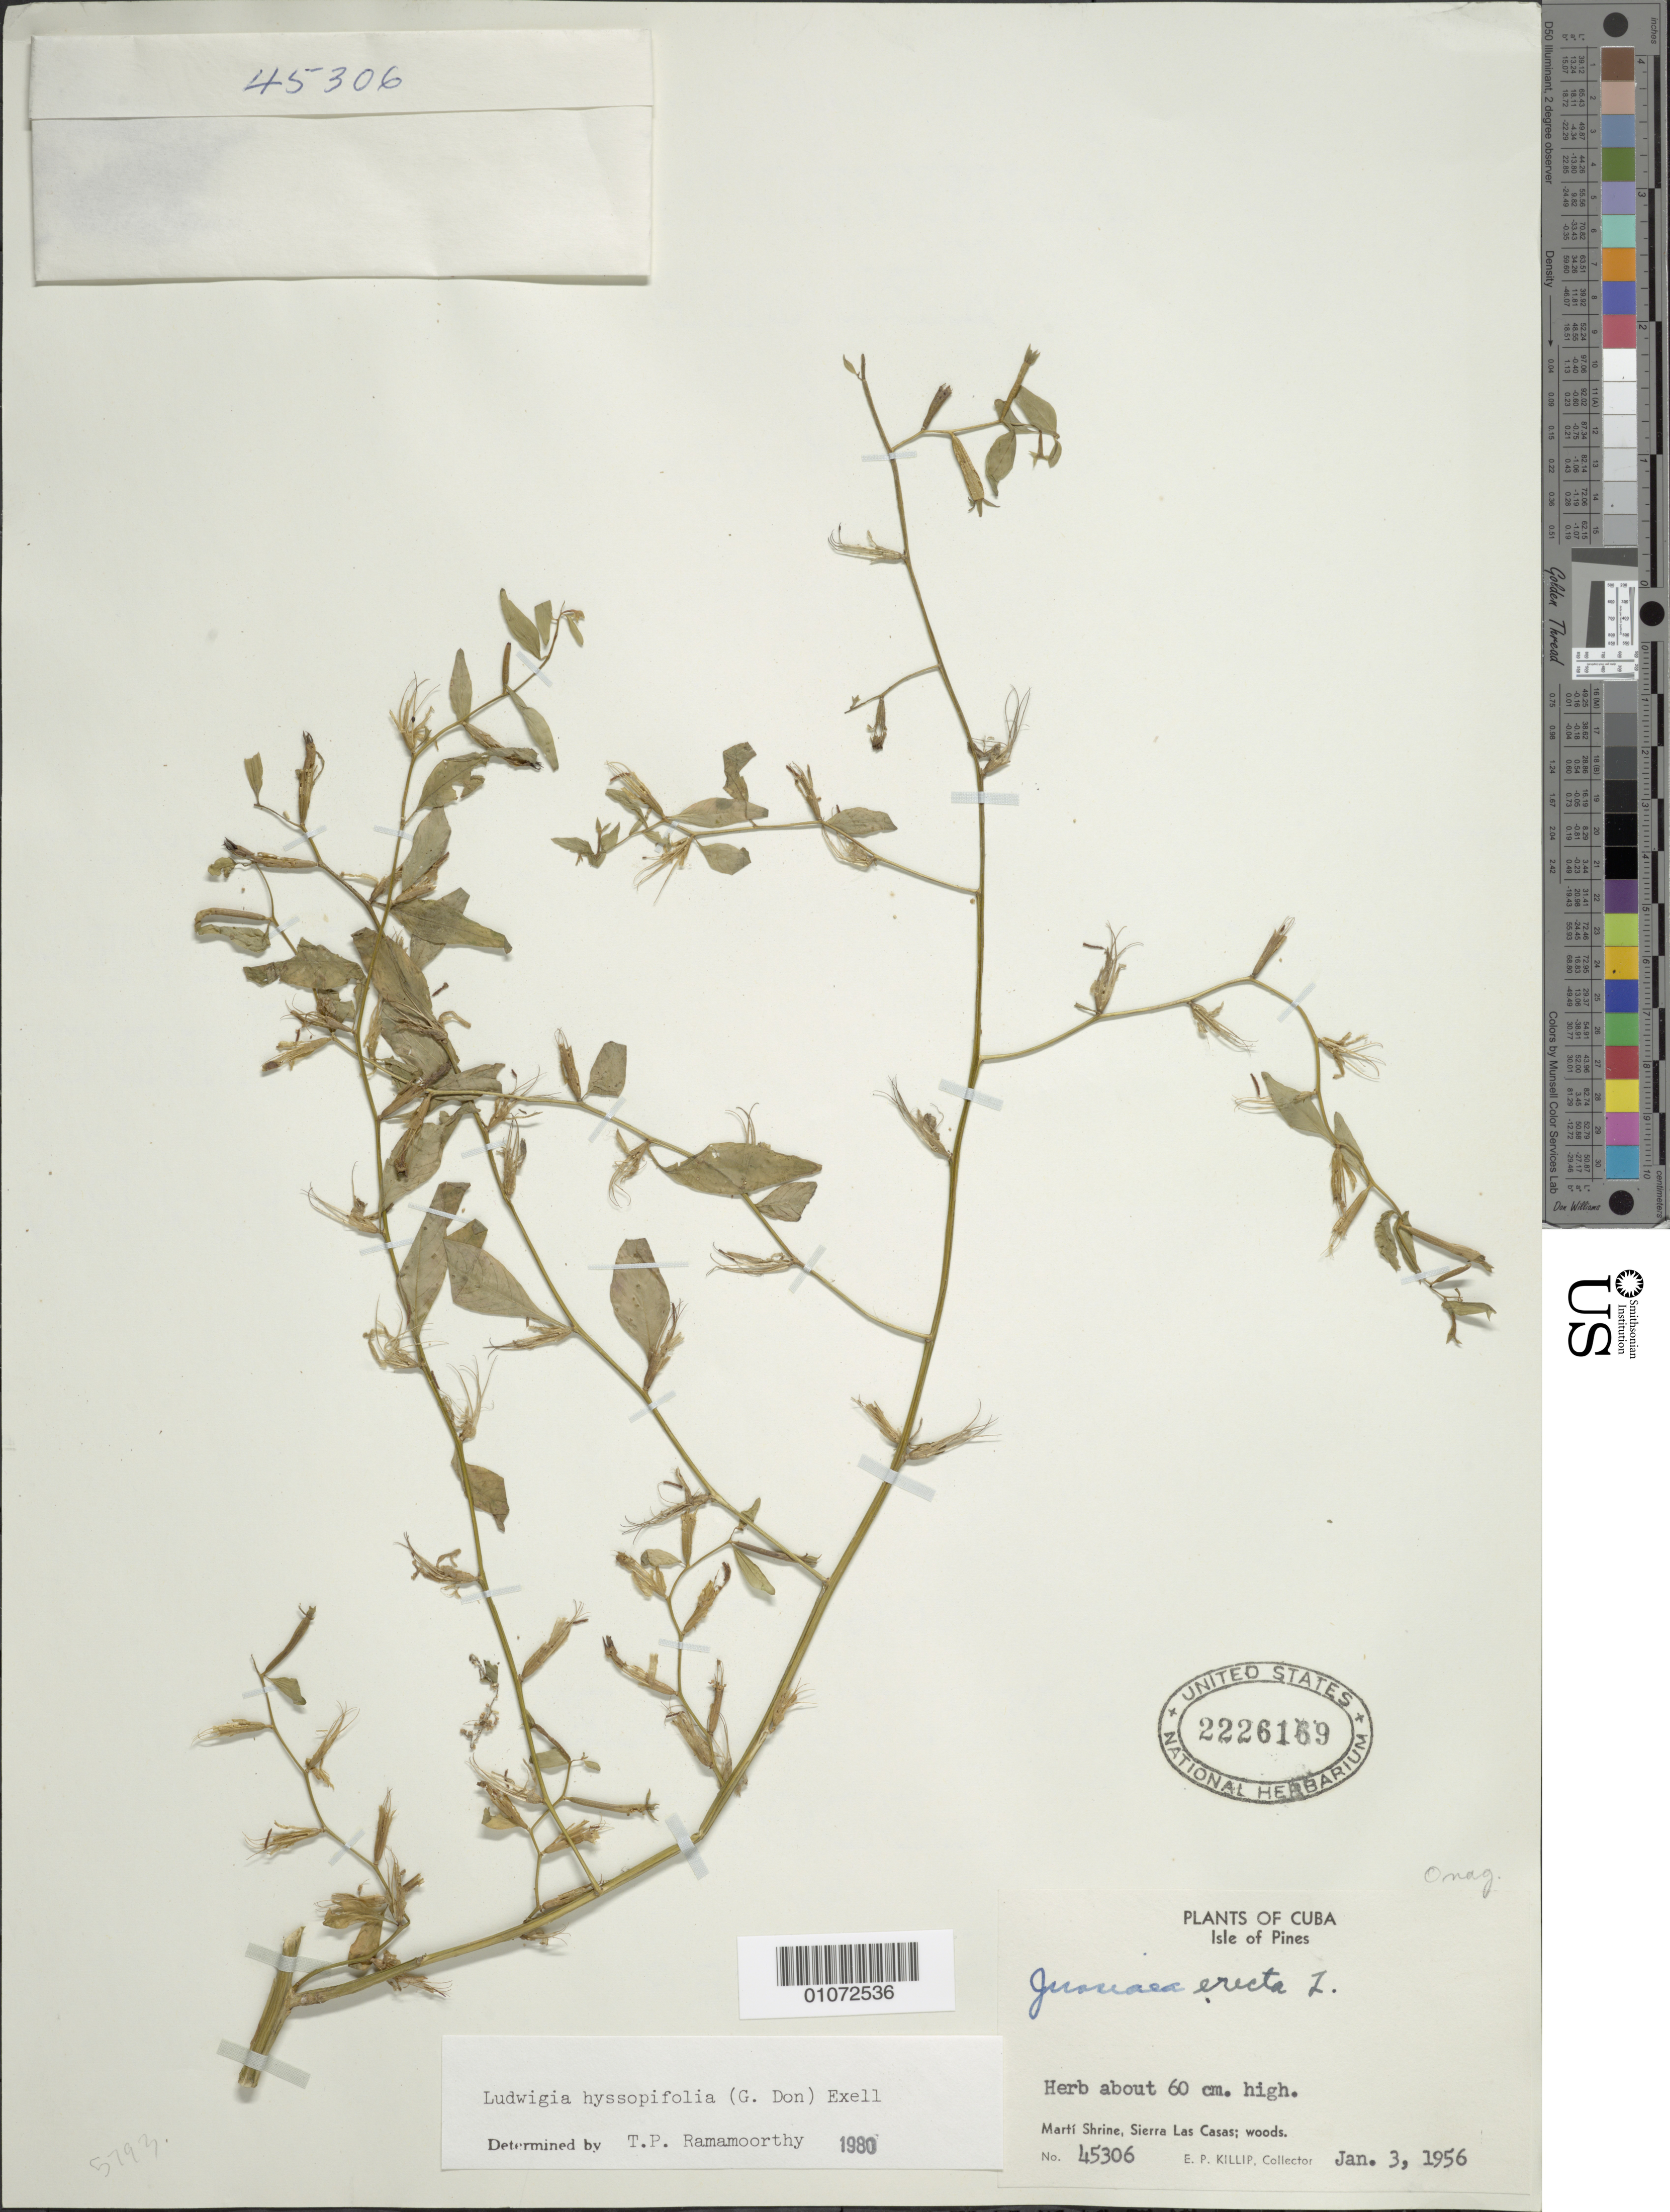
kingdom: Plantae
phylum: Tracheophyta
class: Magnoliopsida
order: Myrtales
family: Onagraceae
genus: Ludwigia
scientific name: Ludwigia hyssopifolia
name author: (G. Don) Exell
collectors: E. P. Killip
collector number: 45306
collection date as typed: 03 Jan 1956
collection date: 1956-01-03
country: Cuba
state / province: Isla de La Juventud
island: Isla de la Juventud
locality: Marti Shrine, Sierra Las Casas; woods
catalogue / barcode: US 2226169